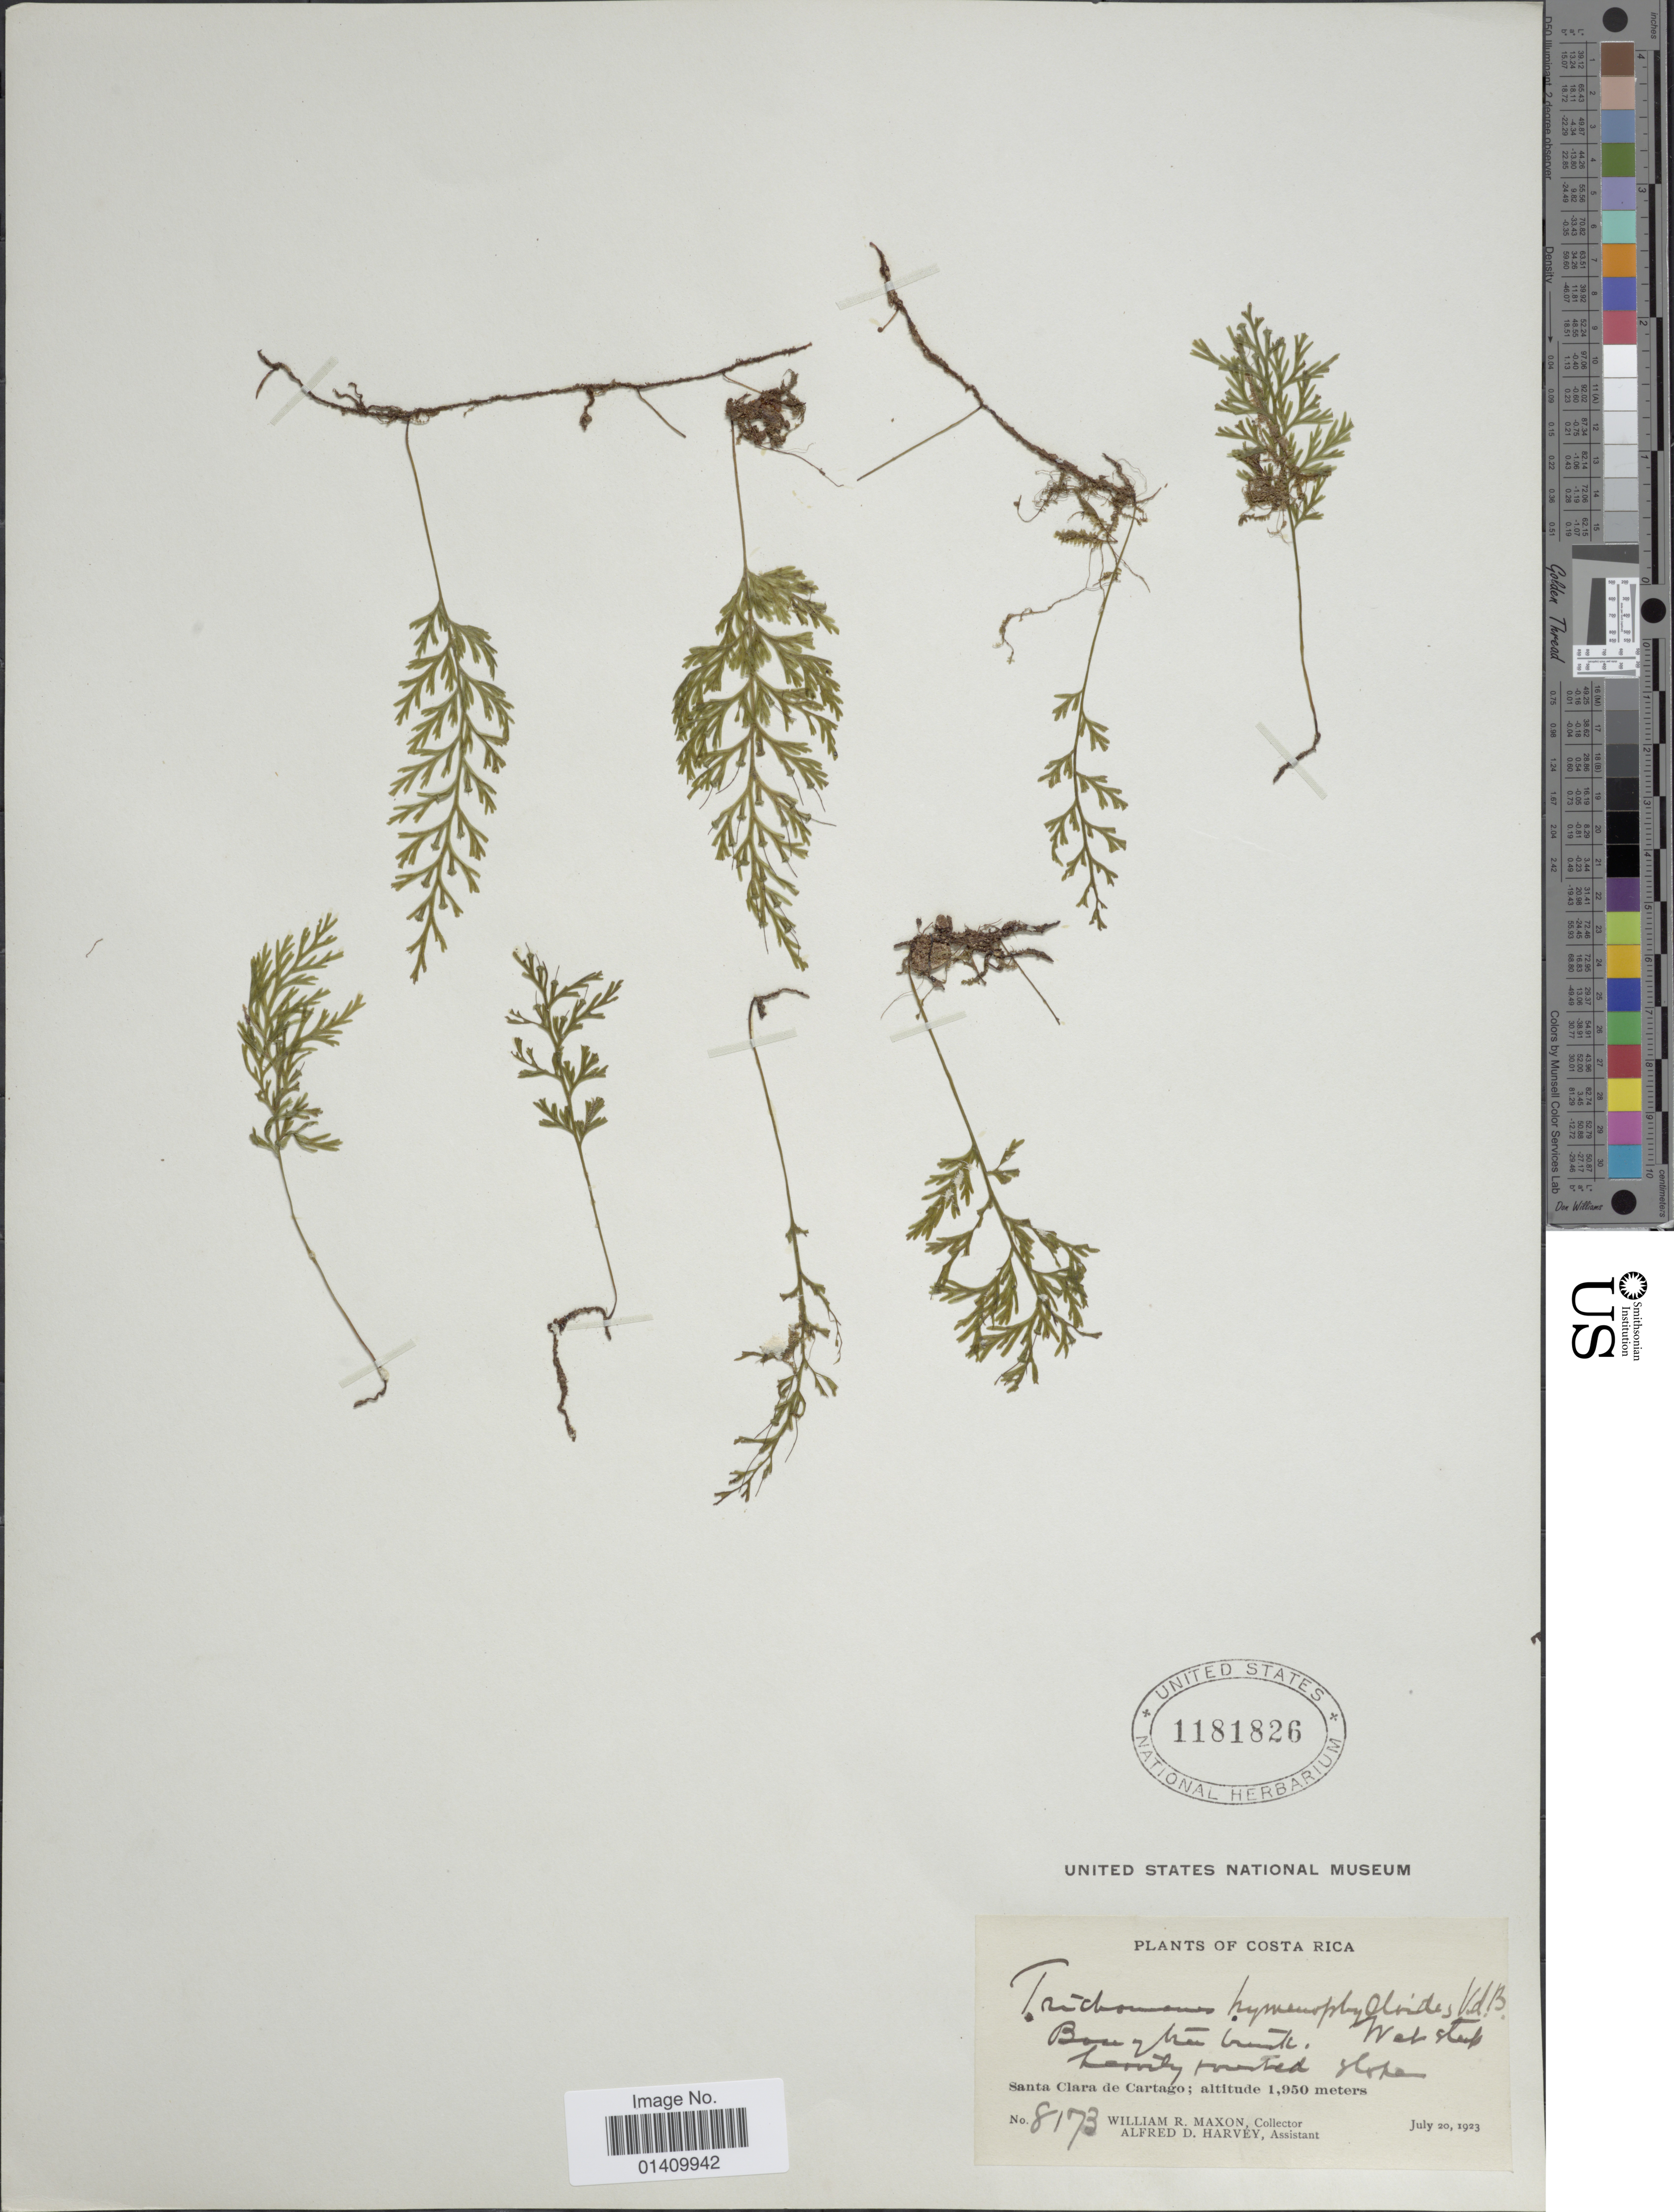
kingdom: Plantae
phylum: Tracheophyta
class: Polypodiopsida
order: Hymenophyllales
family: Hymenophyllaceae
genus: Polyphlebium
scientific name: Polyphlebium hymenophylloides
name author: (Bosch) Ebihara & Dubuisson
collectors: W. R. Maxon & A. D. Harvey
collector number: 8173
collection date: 1923-07-20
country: Costa Rica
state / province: Cartago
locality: Santa Clara de Cartago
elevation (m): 1950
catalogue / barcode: US 1181826